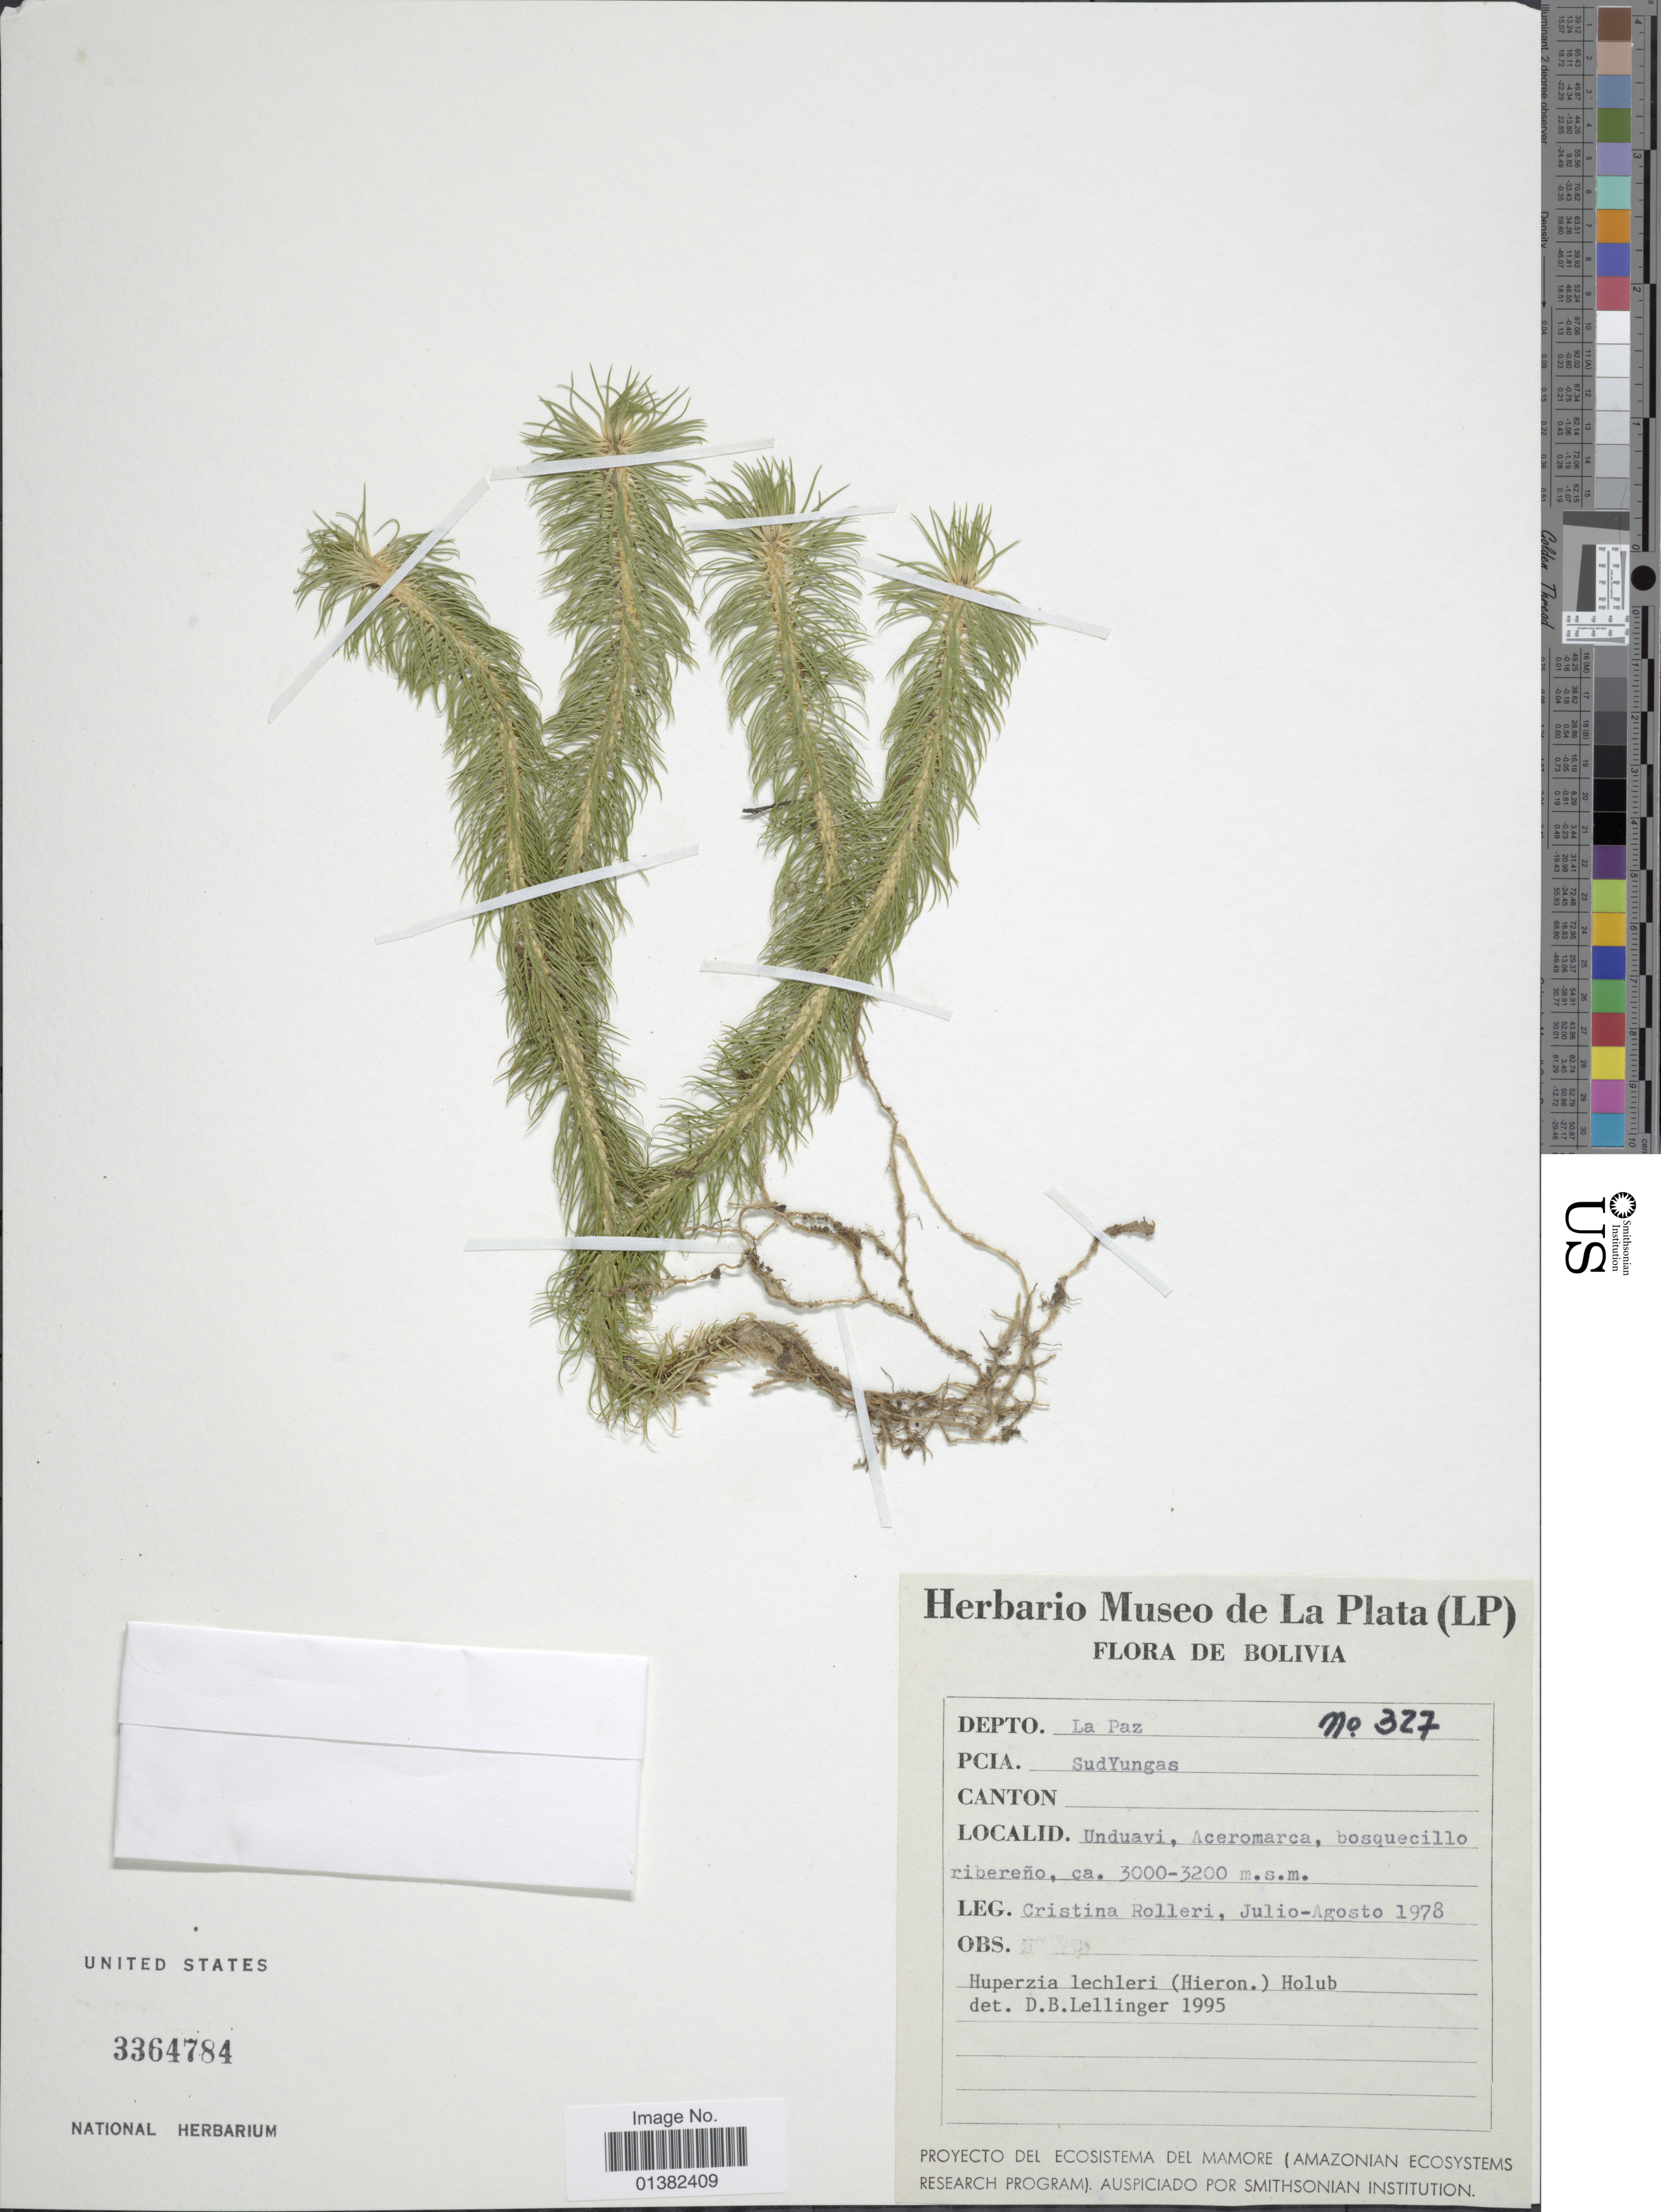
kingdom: Plantae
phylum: Tracheophyta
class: Lycopodiopsida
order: Lycopodiales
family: Lycopodiaceae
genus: Phlegmariurus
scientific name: Phlegmariurus hippurideus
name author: (Christ) B. Øllg.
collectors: C. Rolleri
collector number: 327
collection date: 1978-07/1978-08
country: Bolivia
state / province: La Paz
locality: SudYungas, Unduavi, Aceromarca, bosquecillo ribereño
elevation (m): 3000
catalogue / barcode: US 3364784